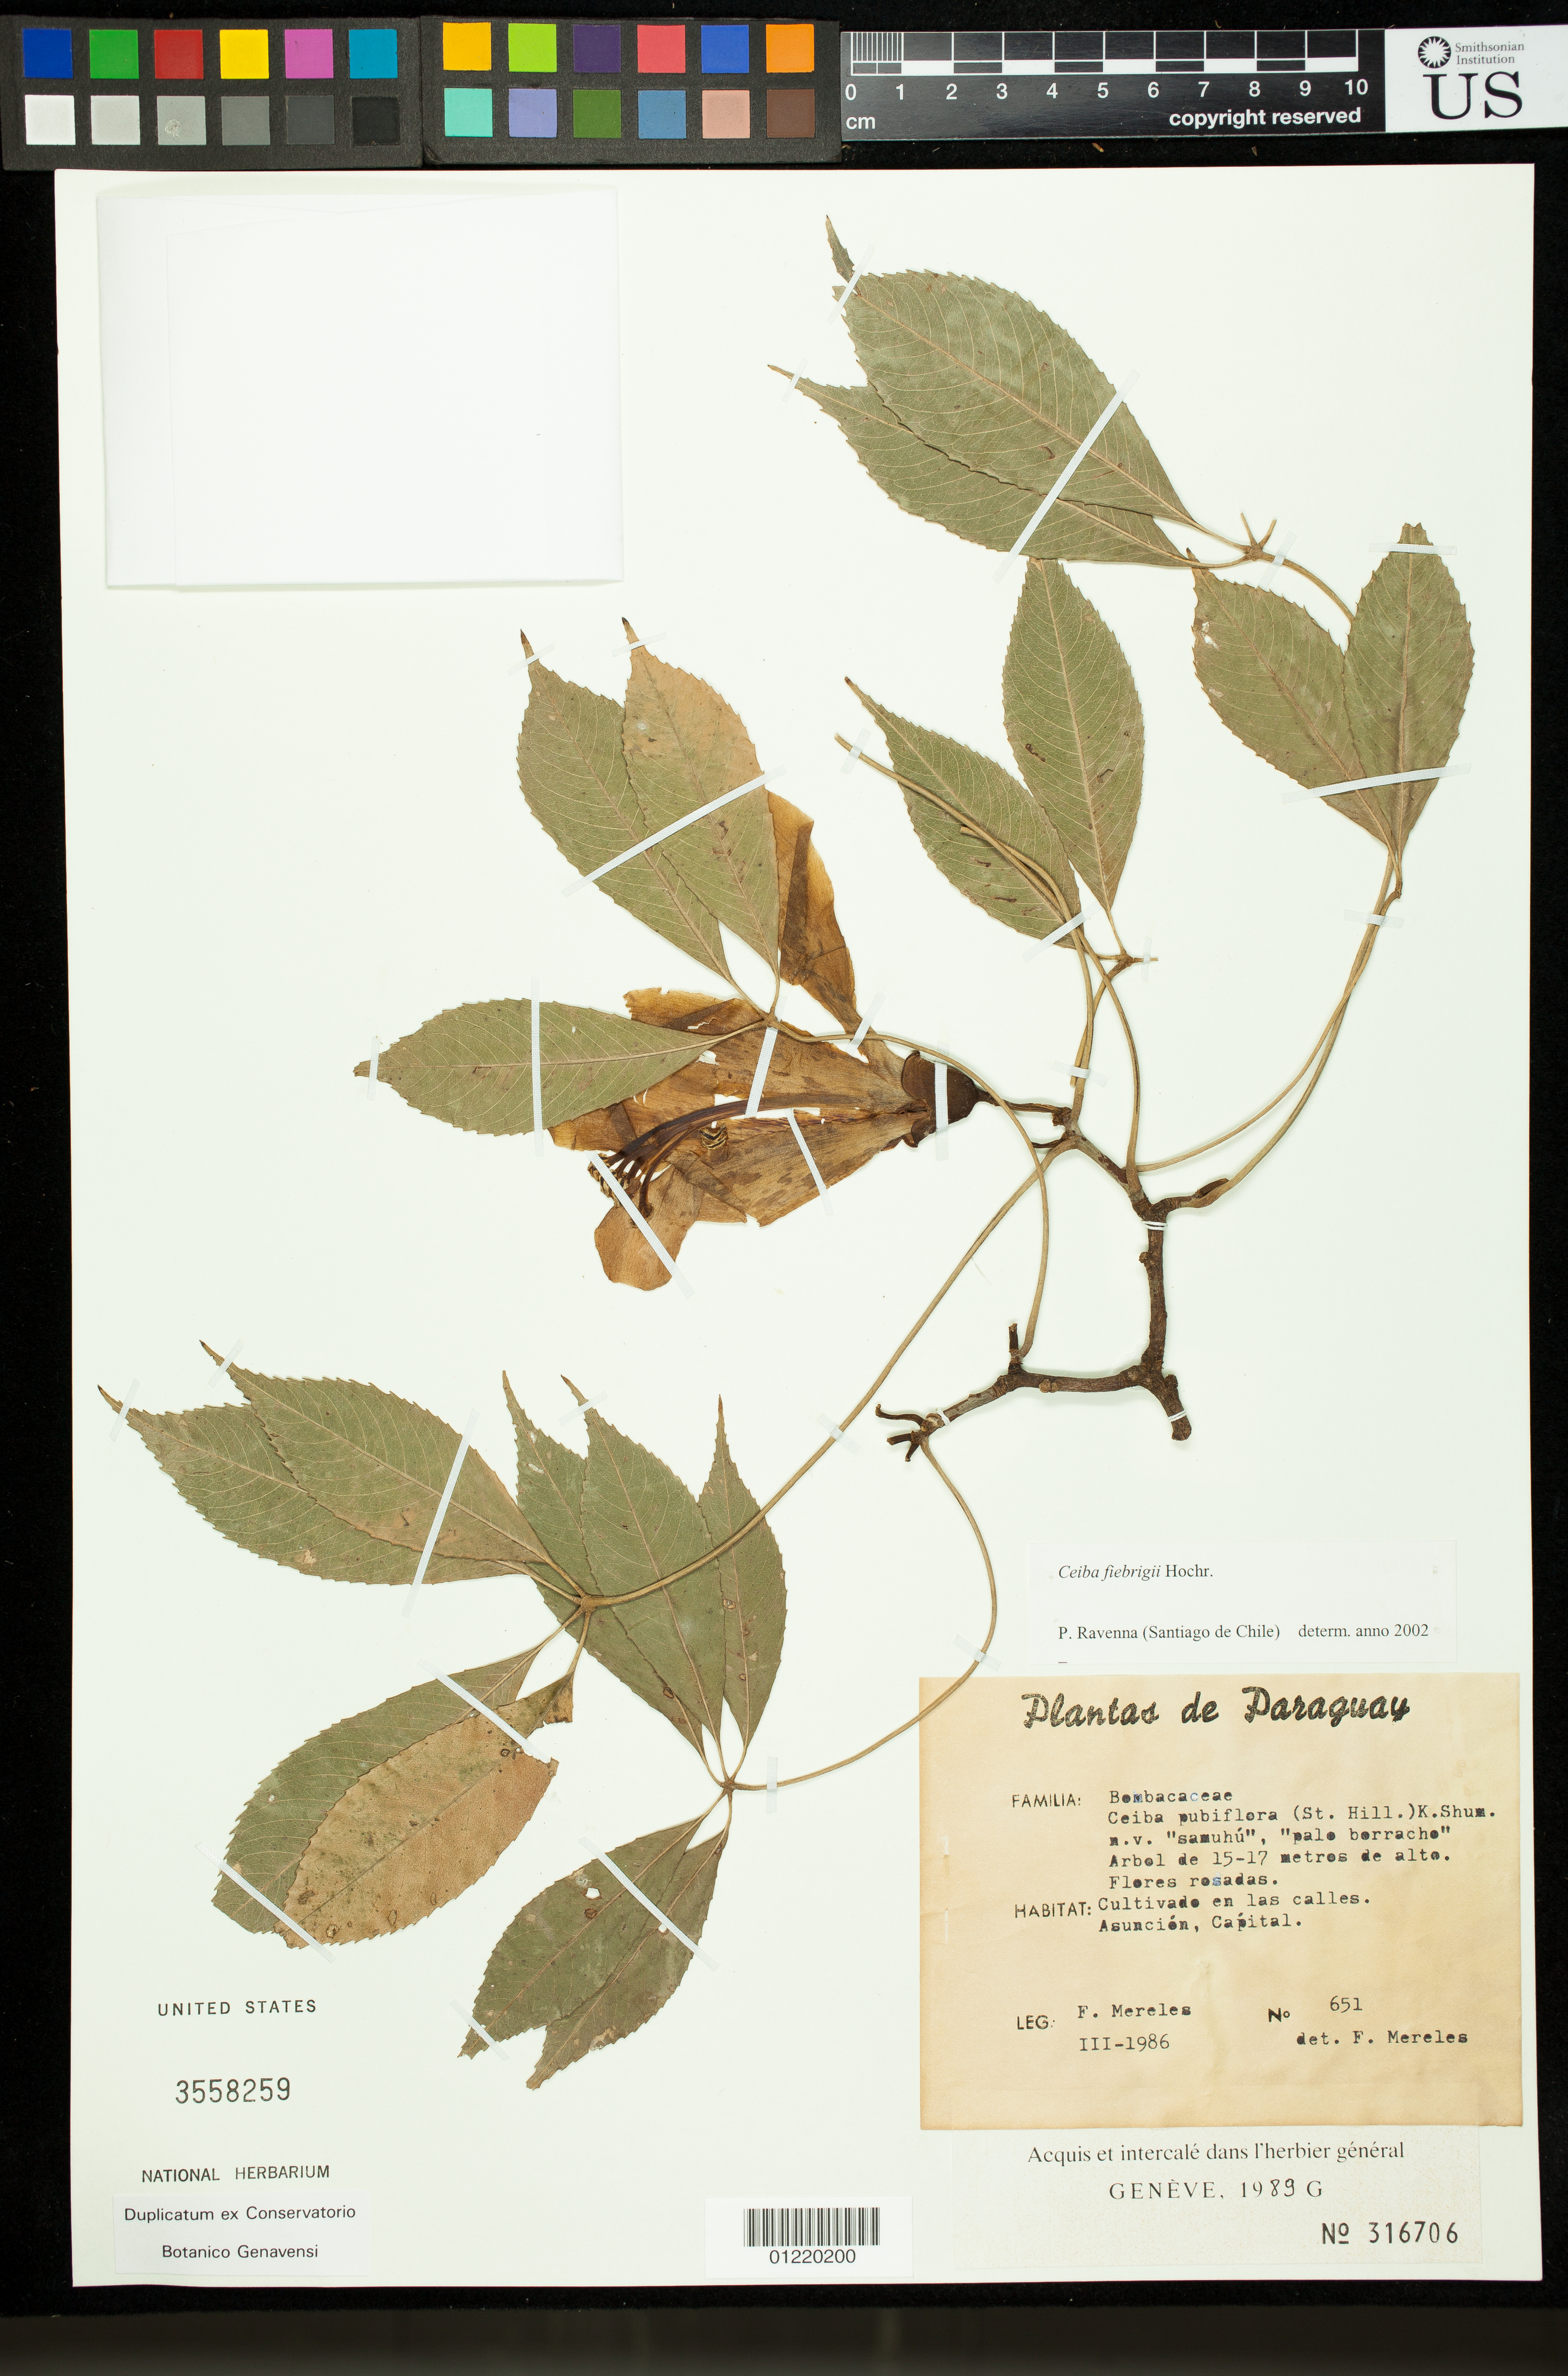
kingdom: Plantae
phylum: Tracheophyta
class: Magnoliopsida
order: Malvales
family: Malvaceae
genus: Ceiba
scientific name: Ceiba fiebrigii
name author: Hochr.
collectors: F. Mereles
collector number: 651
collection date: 1986-03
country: Paraguay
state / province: Asunción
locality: Cultivado en las calles. Asunción, Cápital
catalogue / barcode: US 3558259